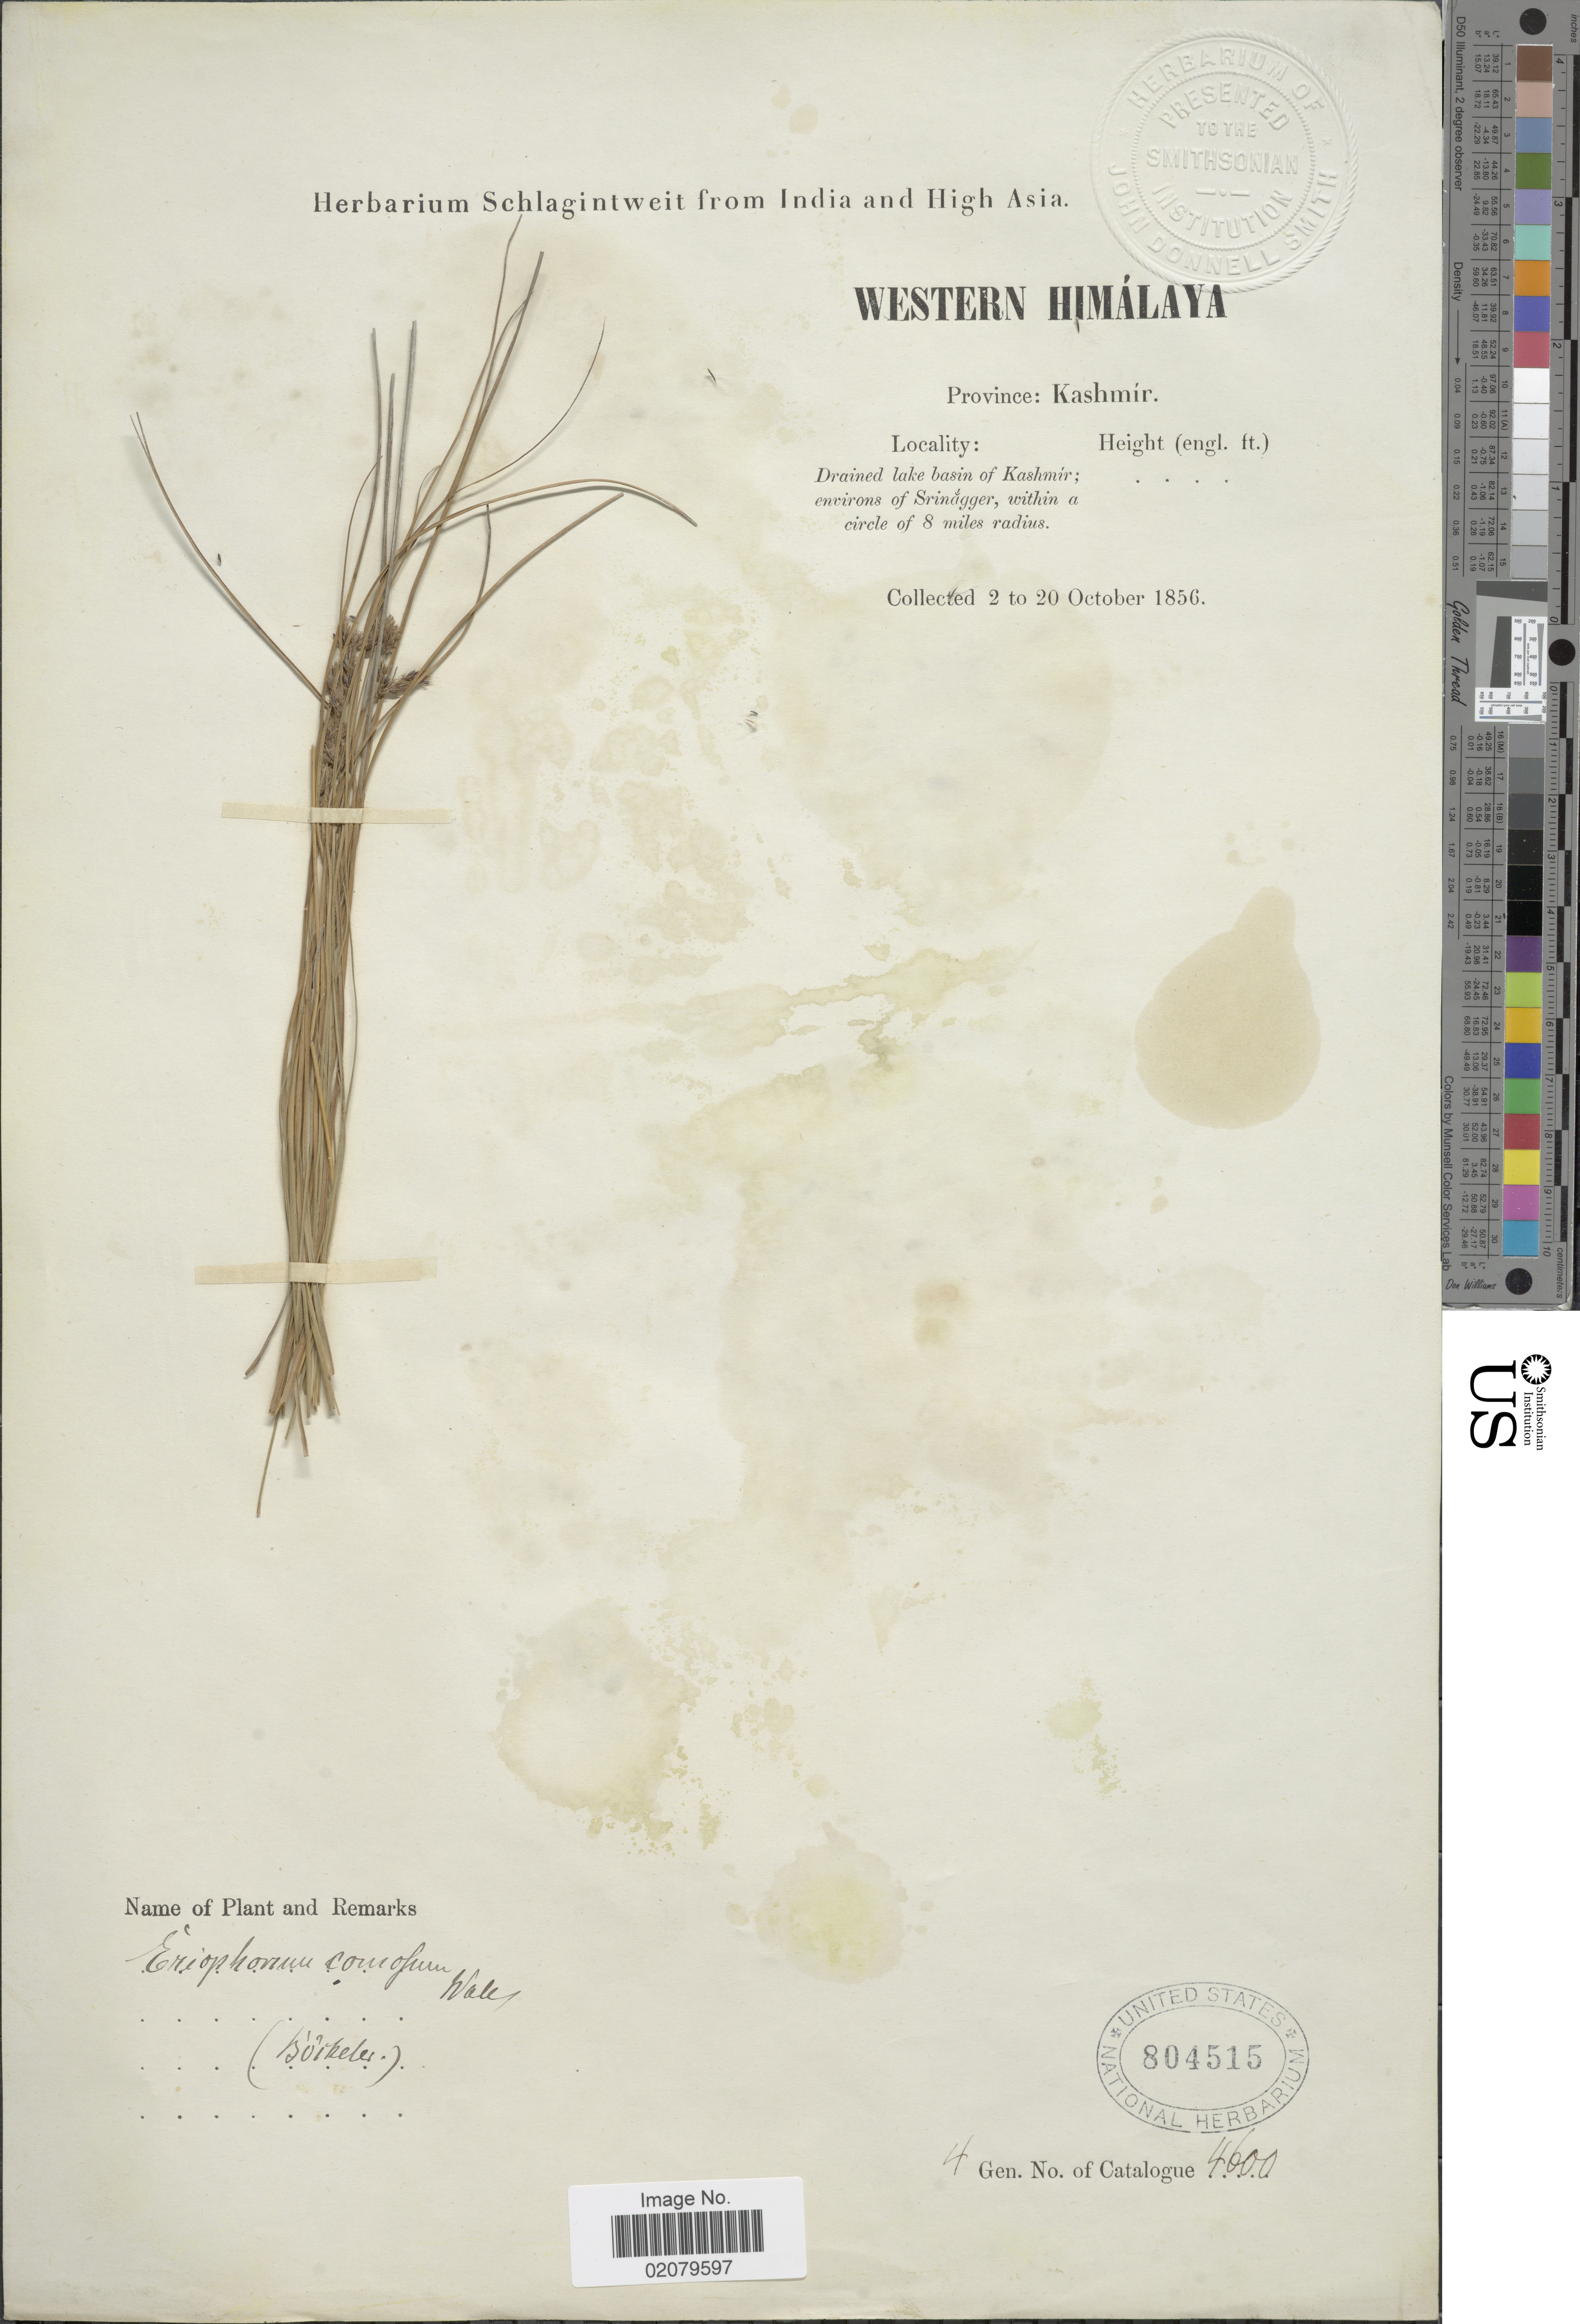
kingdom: Plantae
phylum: Tracheophyta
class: Liliopsida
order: Poales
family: Cyperaceae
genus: Erioscirpus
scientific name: Erioscirpus comosus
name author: (Wall.) Palla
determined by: Strong, Mark T., (BOT), Smithsonian Institution - National Museum of Natural History (UNITED STATES)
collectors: ex herb. Schlagintweit from India and High Asia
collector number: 4600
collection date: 1856-10-02/1856-10-20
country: India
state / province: Jammu and Kashmir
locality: Western Himalaya, Province Kashmir, Drained lake basin of Kashmir; environs of Srinagger, within a circle of 8 miles radius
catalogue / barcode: US 804515